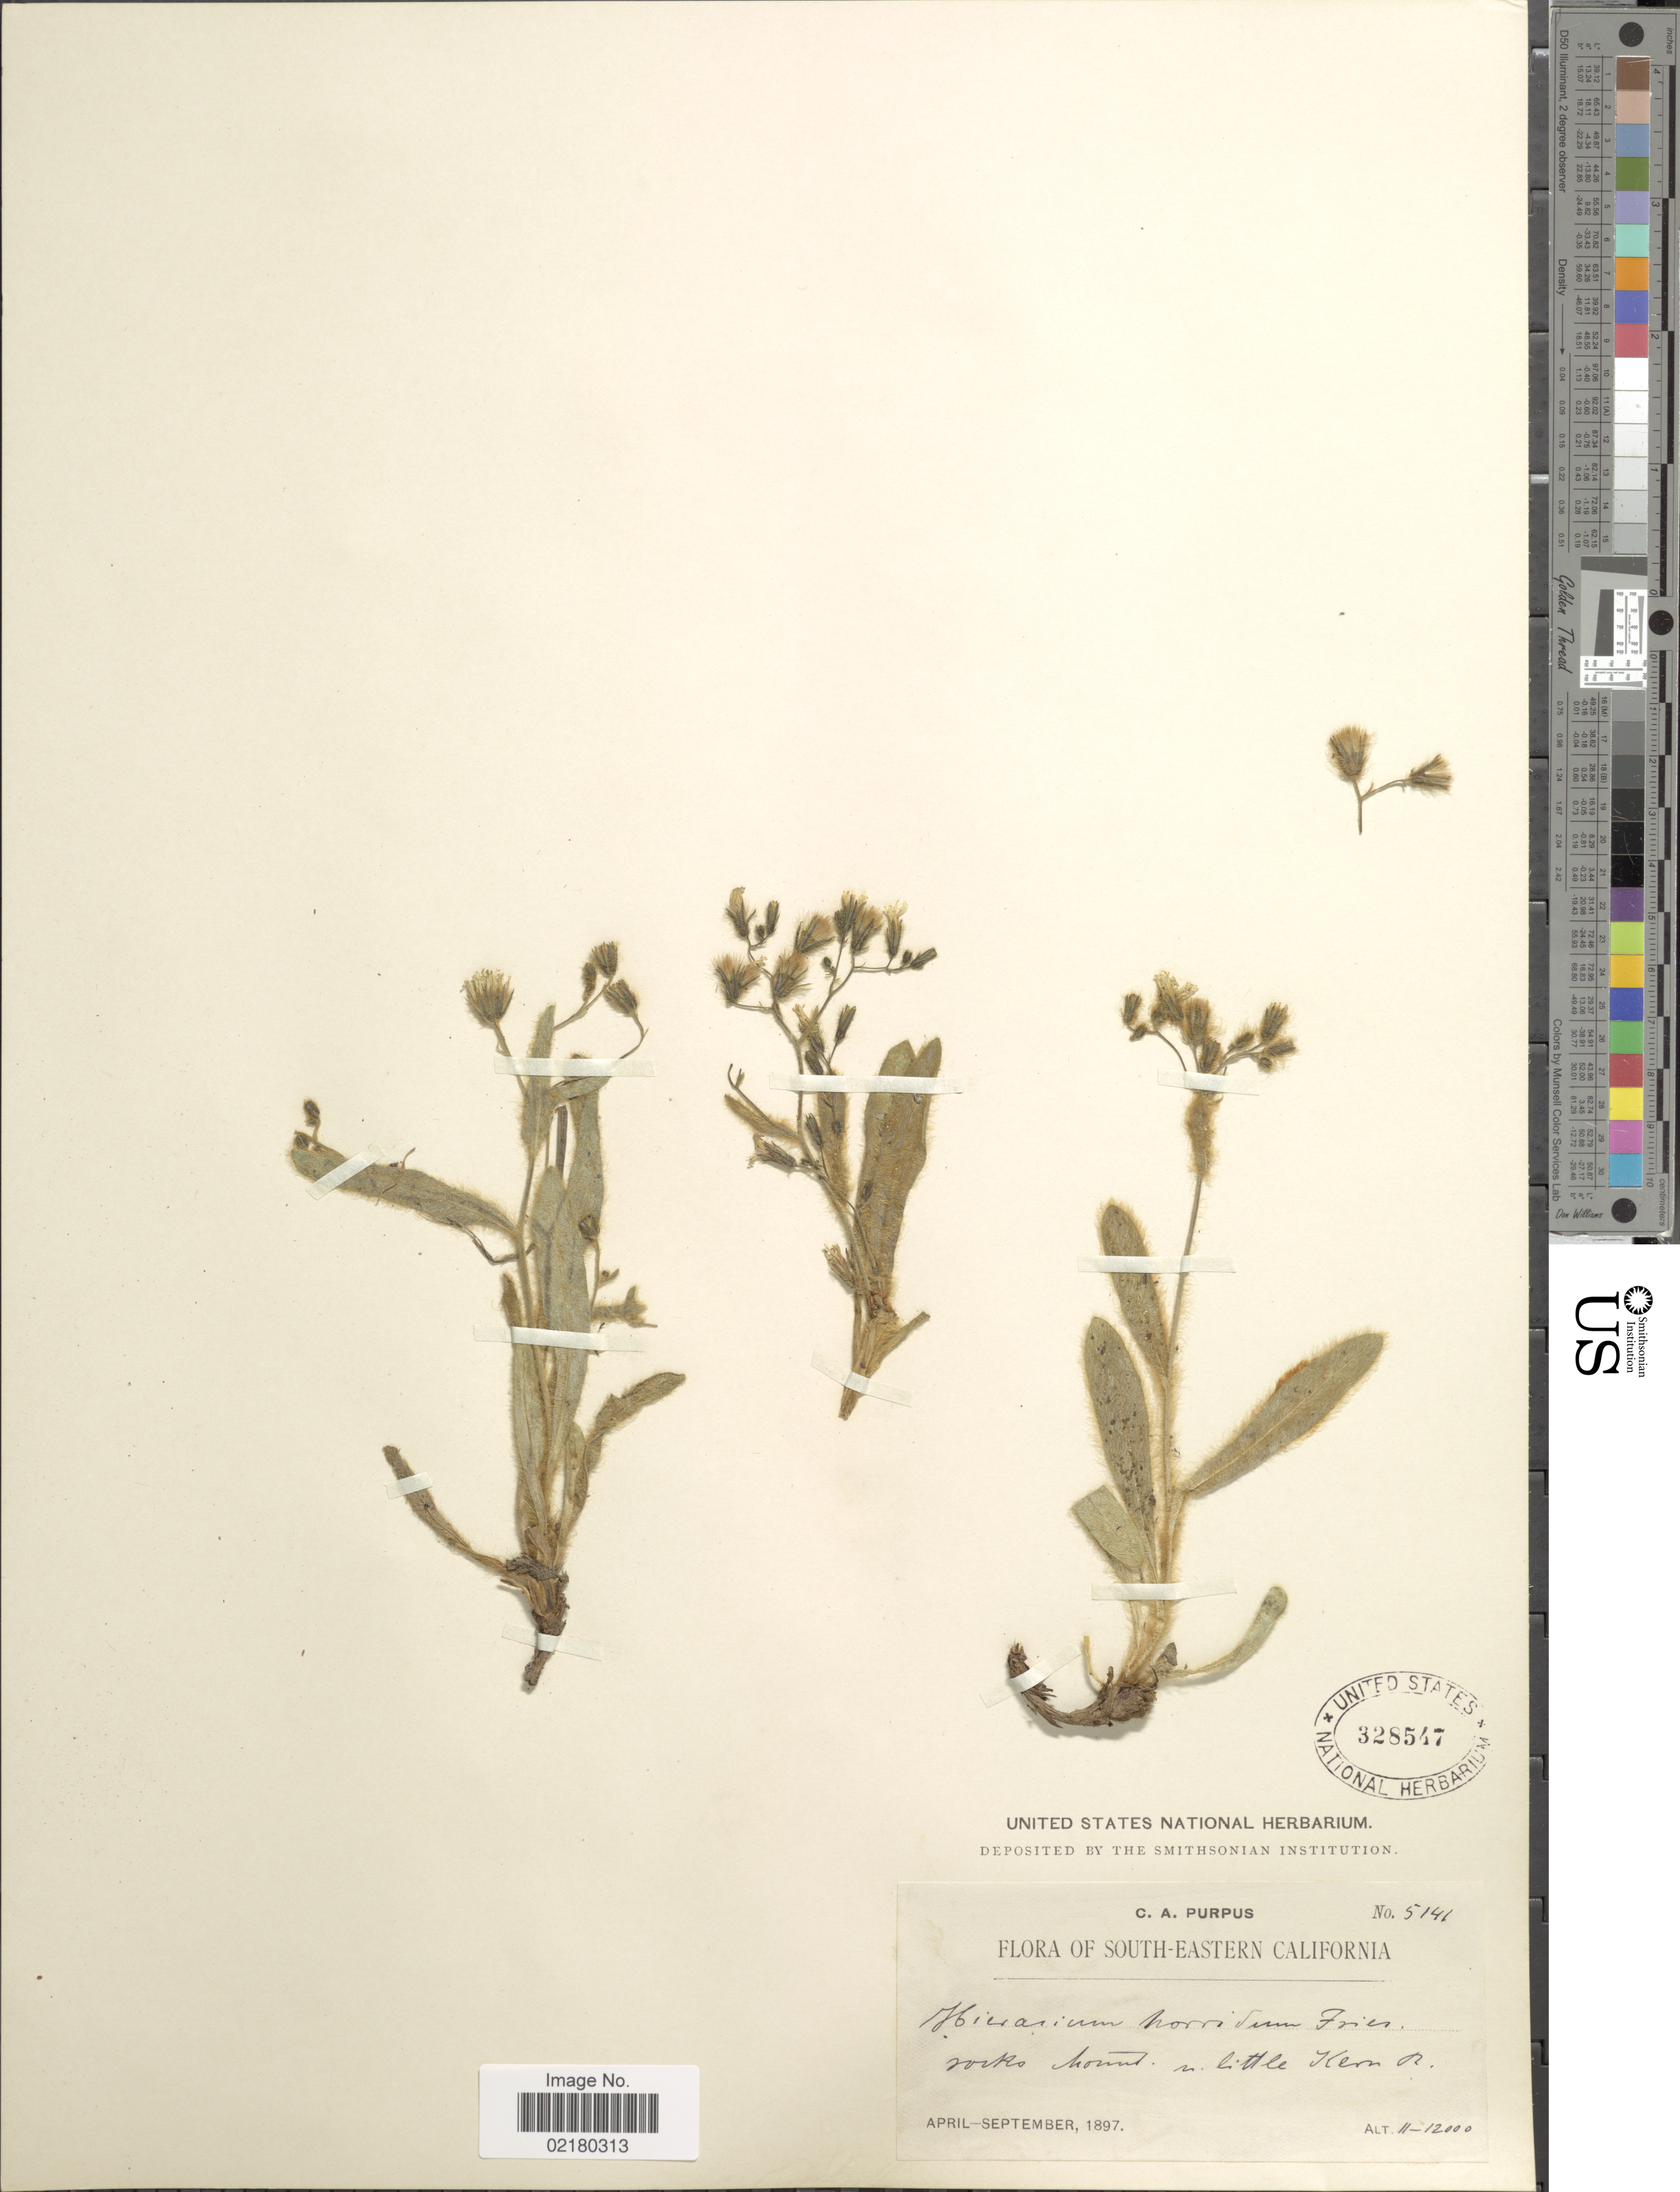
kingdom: Plantae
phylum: Tracheophyta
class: Magnoliopsida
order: Asterales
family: Asteraceae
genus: Hieracium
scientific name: Hieracium horridum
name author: Fr.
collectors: C. A. Purpus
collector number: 5141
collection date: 1897-04/1897-09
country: United States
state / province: California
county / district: Kern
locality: South-eastern California, rocks. Mount. n. little Kern R.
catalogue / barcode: US 328547